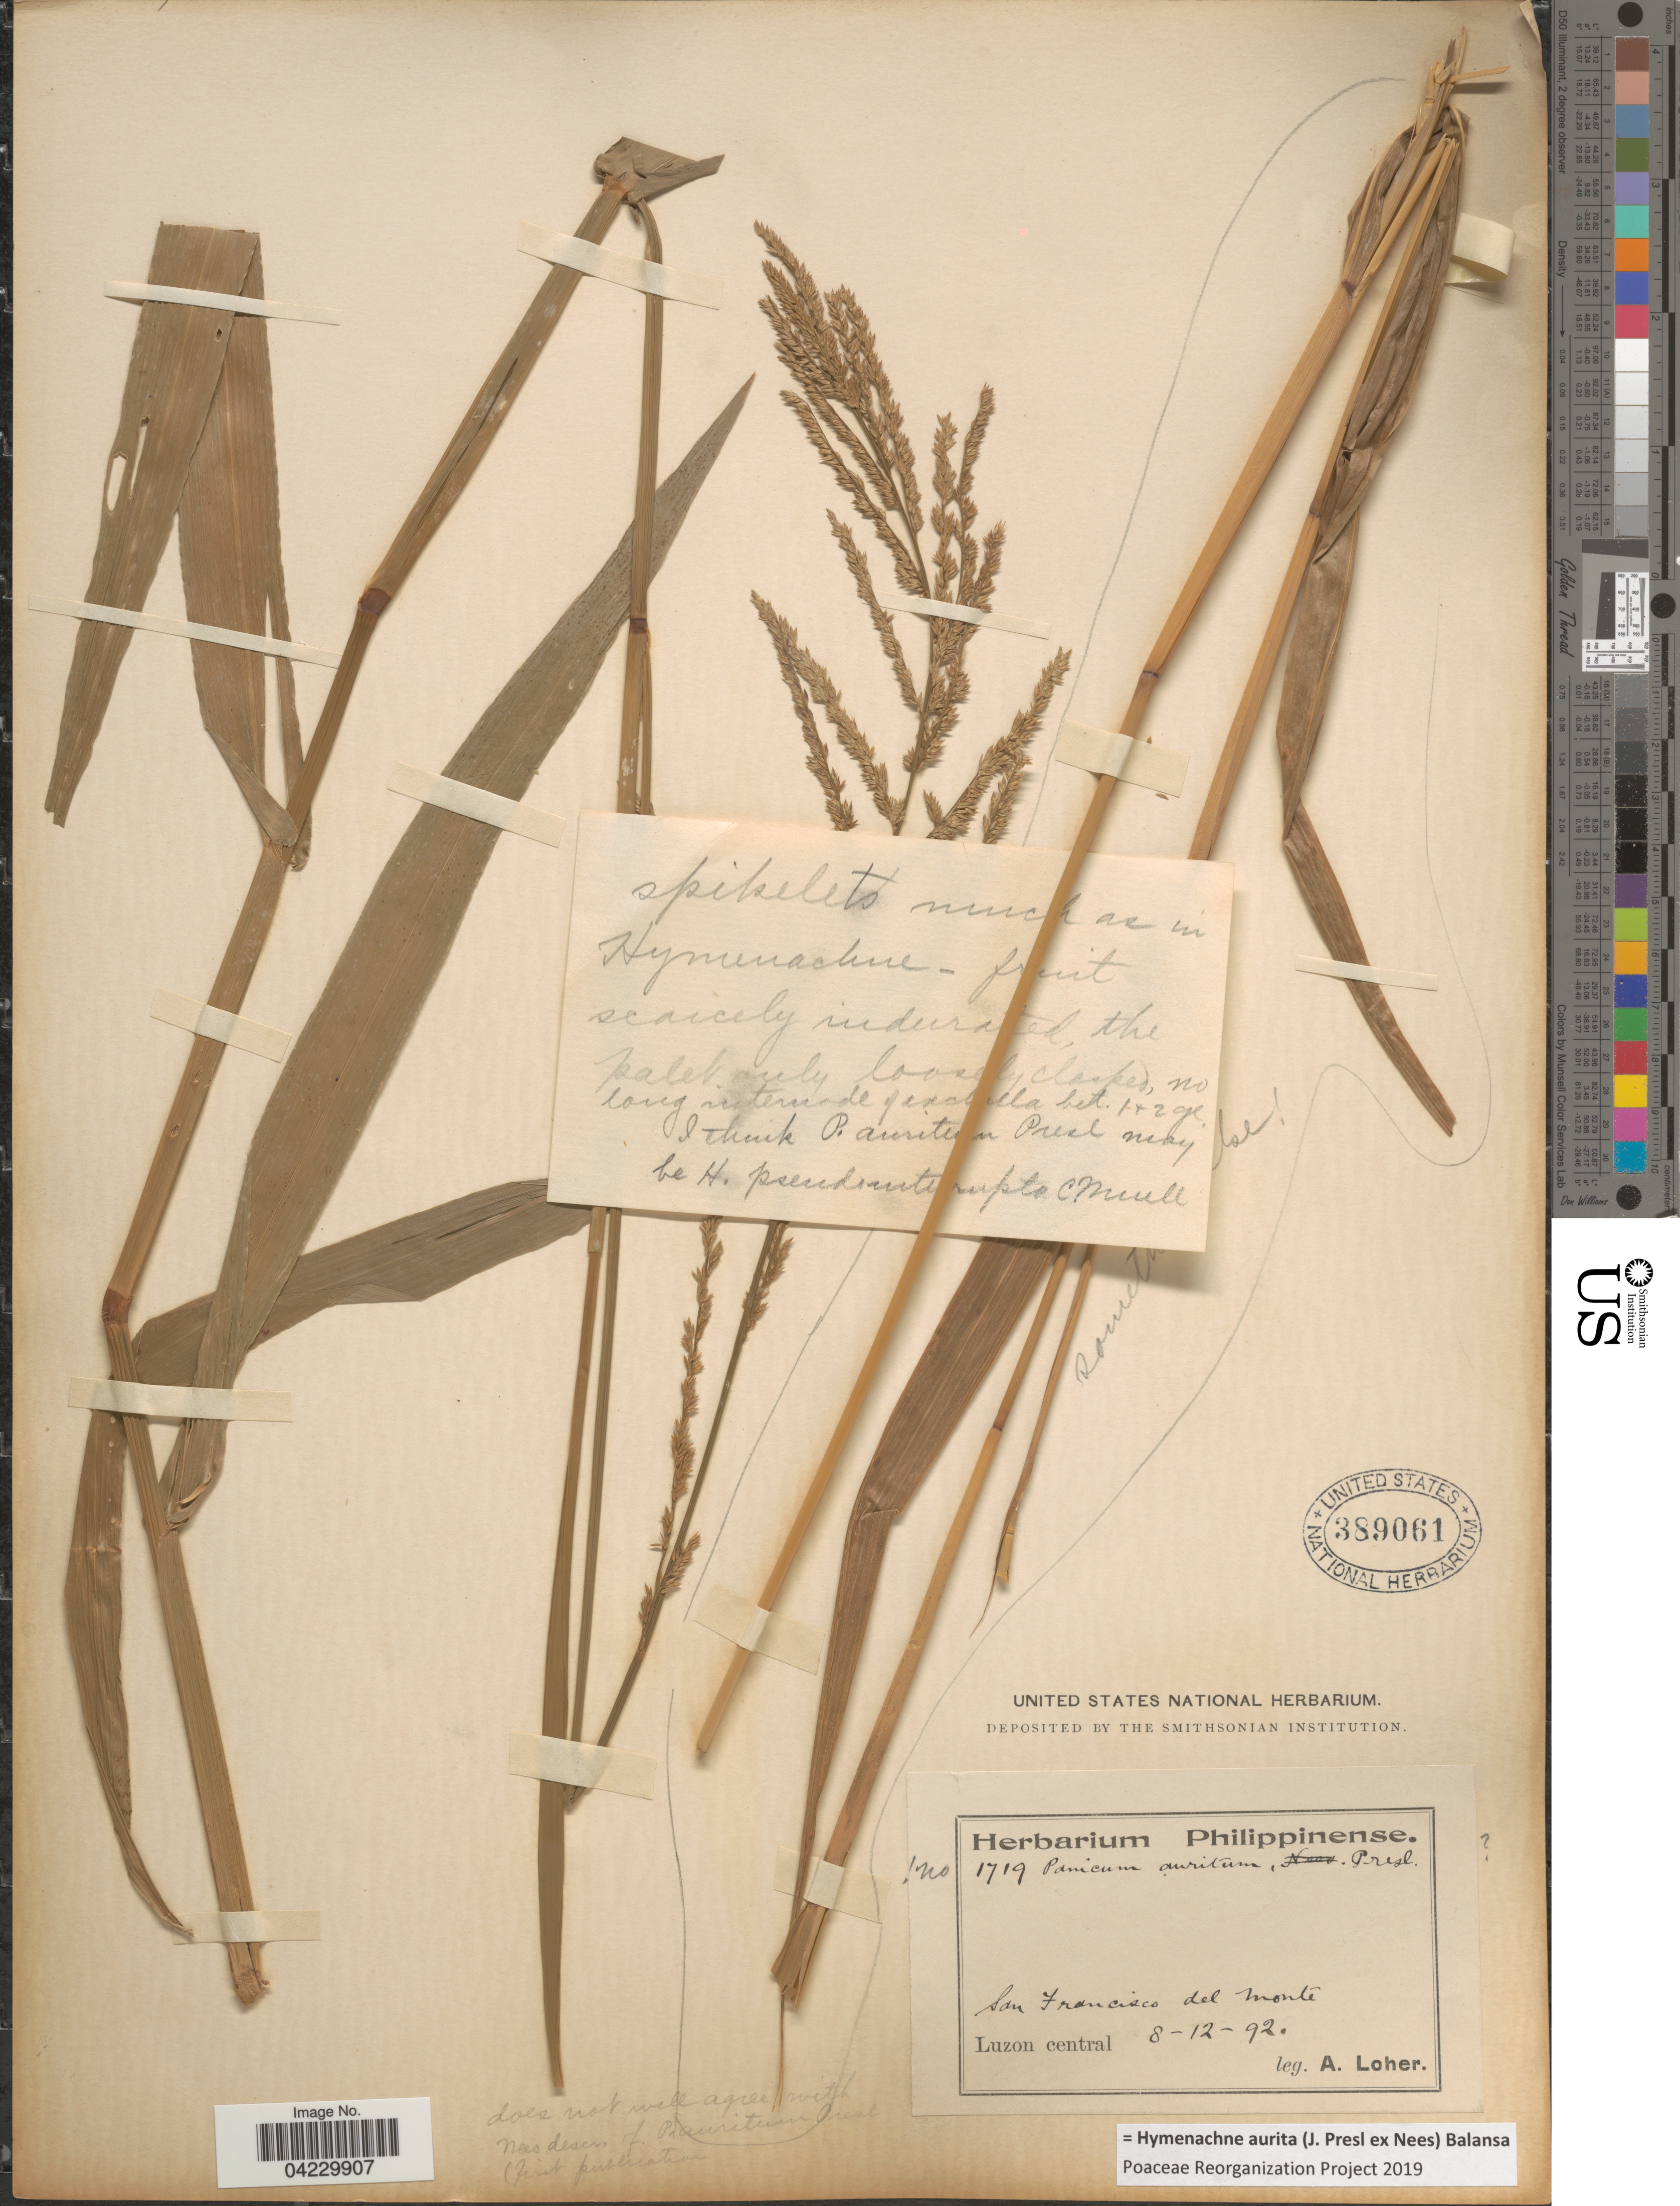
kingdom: Plantae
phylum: Tracheophyta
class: Liliopsida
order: Poales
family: Poaceae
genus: Hymenachne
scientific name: Hymenachne aurita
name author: (J. Presl ex Nees) Balansa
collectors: A. Loher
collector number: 1719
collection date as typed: Transcribed d/m/y: 8/12/92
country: Philippines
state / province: Central Luzon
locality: San Francisco del Monte. Luzon central.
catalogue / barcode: US 389061